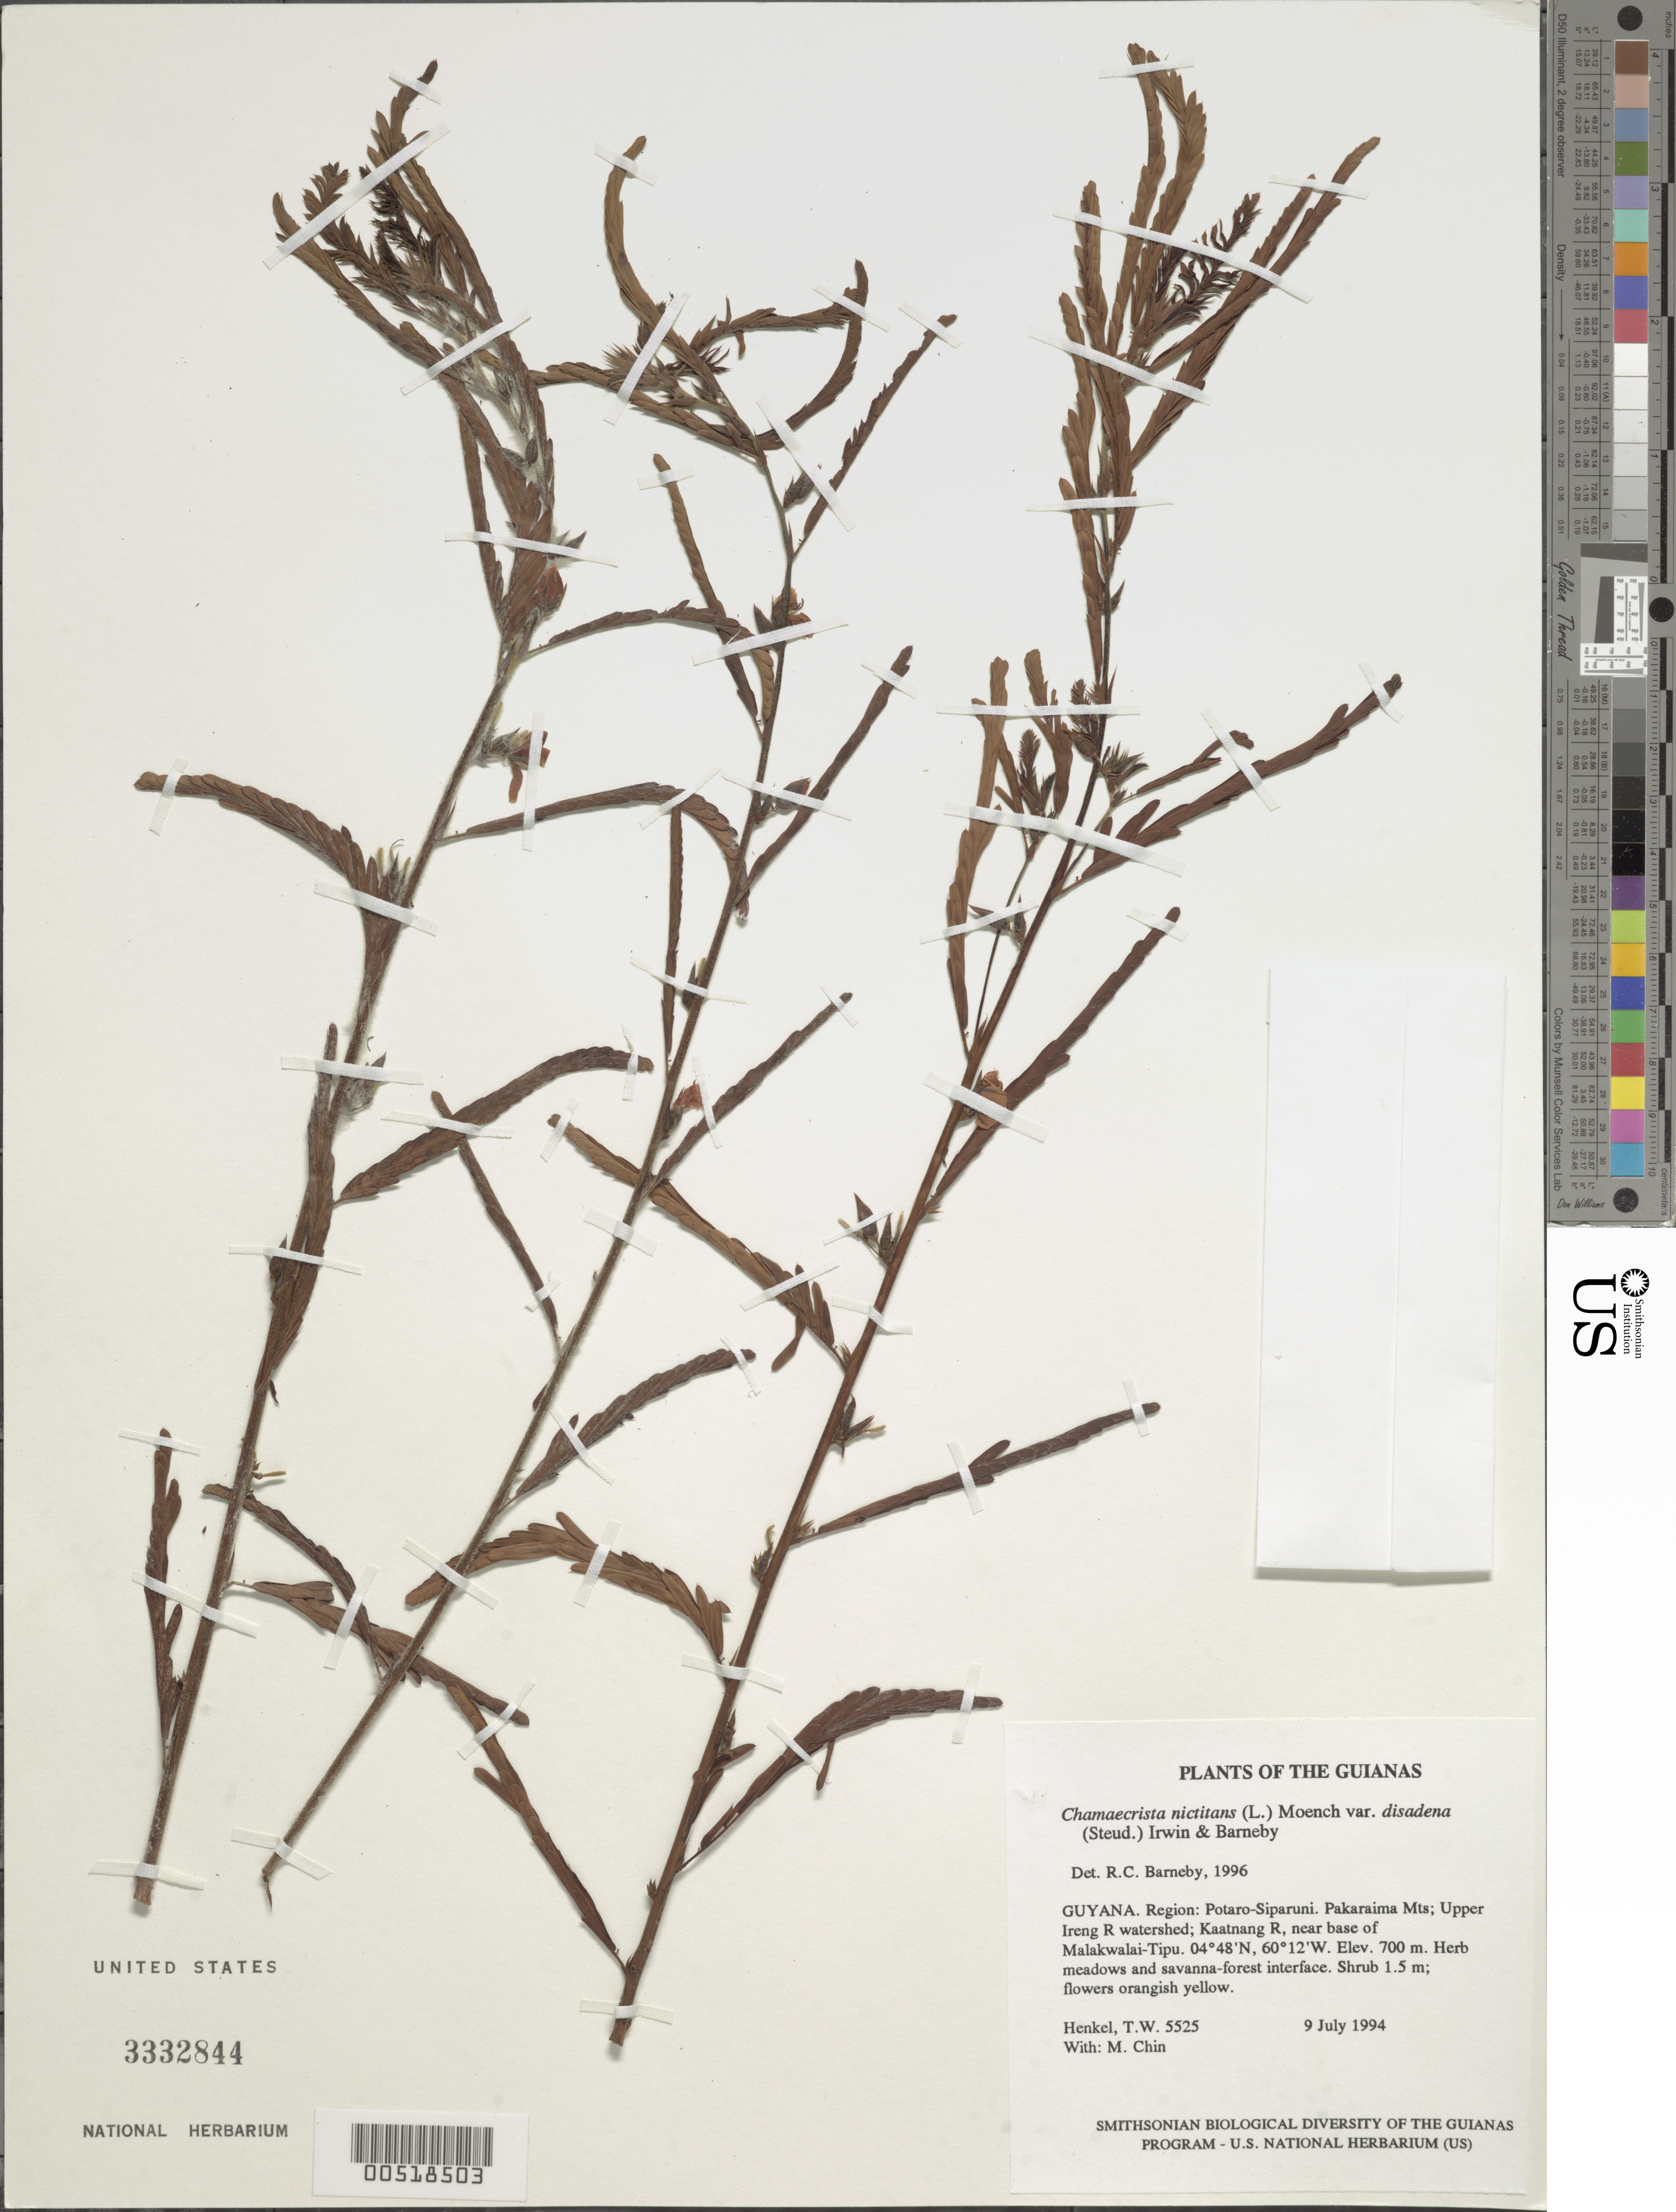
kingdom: Plantae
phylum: Tracheophyta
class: Magnoliopsida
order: Fabales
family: Fabaceae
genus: Chamaecrista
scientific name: Chamaecrista nictitans var. disadena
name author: (Steud.) H.S. Irwin & Barneby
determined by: Barneby, Rupert C., (NY)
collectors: T. Henkel & M. Chin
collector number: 5525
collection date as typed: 9 July 1994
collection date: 1994-07-09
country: Guyana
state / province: Potaro-Siparuni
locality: Pakaraima Mts; Upper Ireng R watershed; Kaatnang R, near base of Malakwalai-Tipu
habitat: Herb meadows and savanna-forest interface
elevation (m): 700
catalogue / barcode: US 3332844